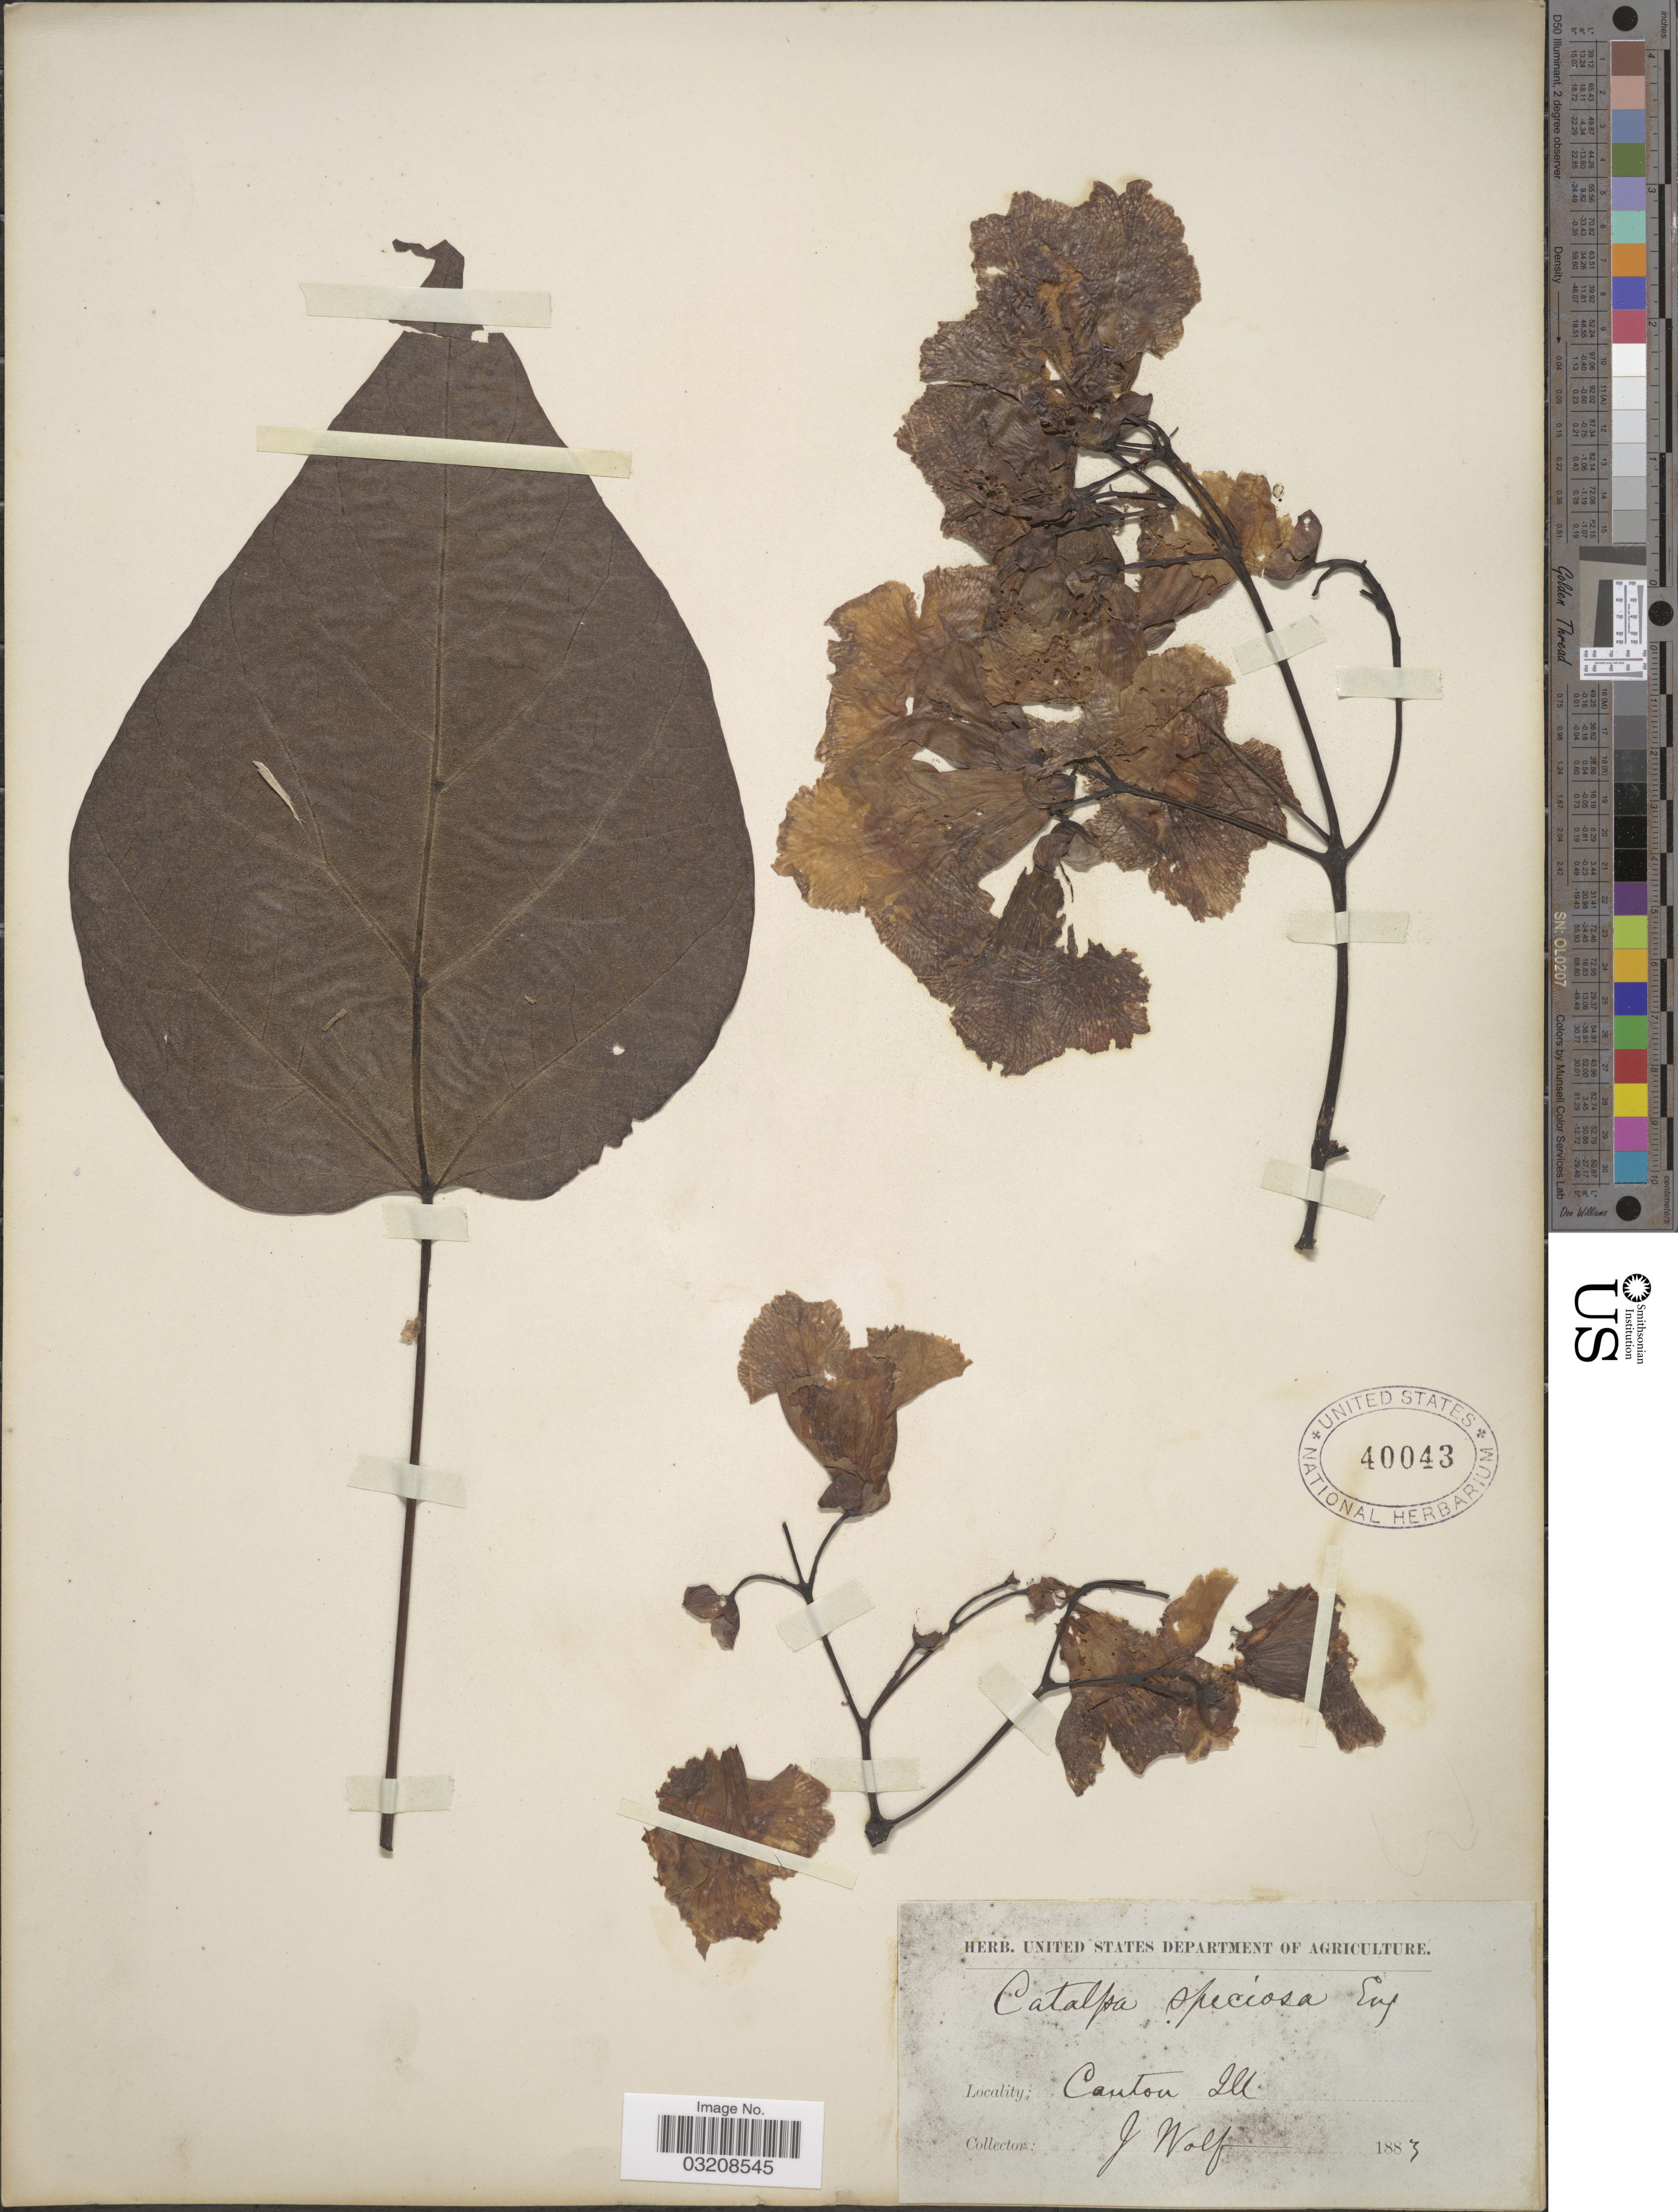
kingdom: Plantae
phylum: Tracheophyta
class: Magnoliopsida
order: Lamiales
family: Bignoniaceae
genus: Catalpa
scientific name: Catalpa speciosa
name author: (Warder) Warder ex Engelm.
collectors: J. Wolf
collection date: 1883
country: United States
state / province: Illinois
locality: Canton Ill.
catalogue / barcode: US 40043